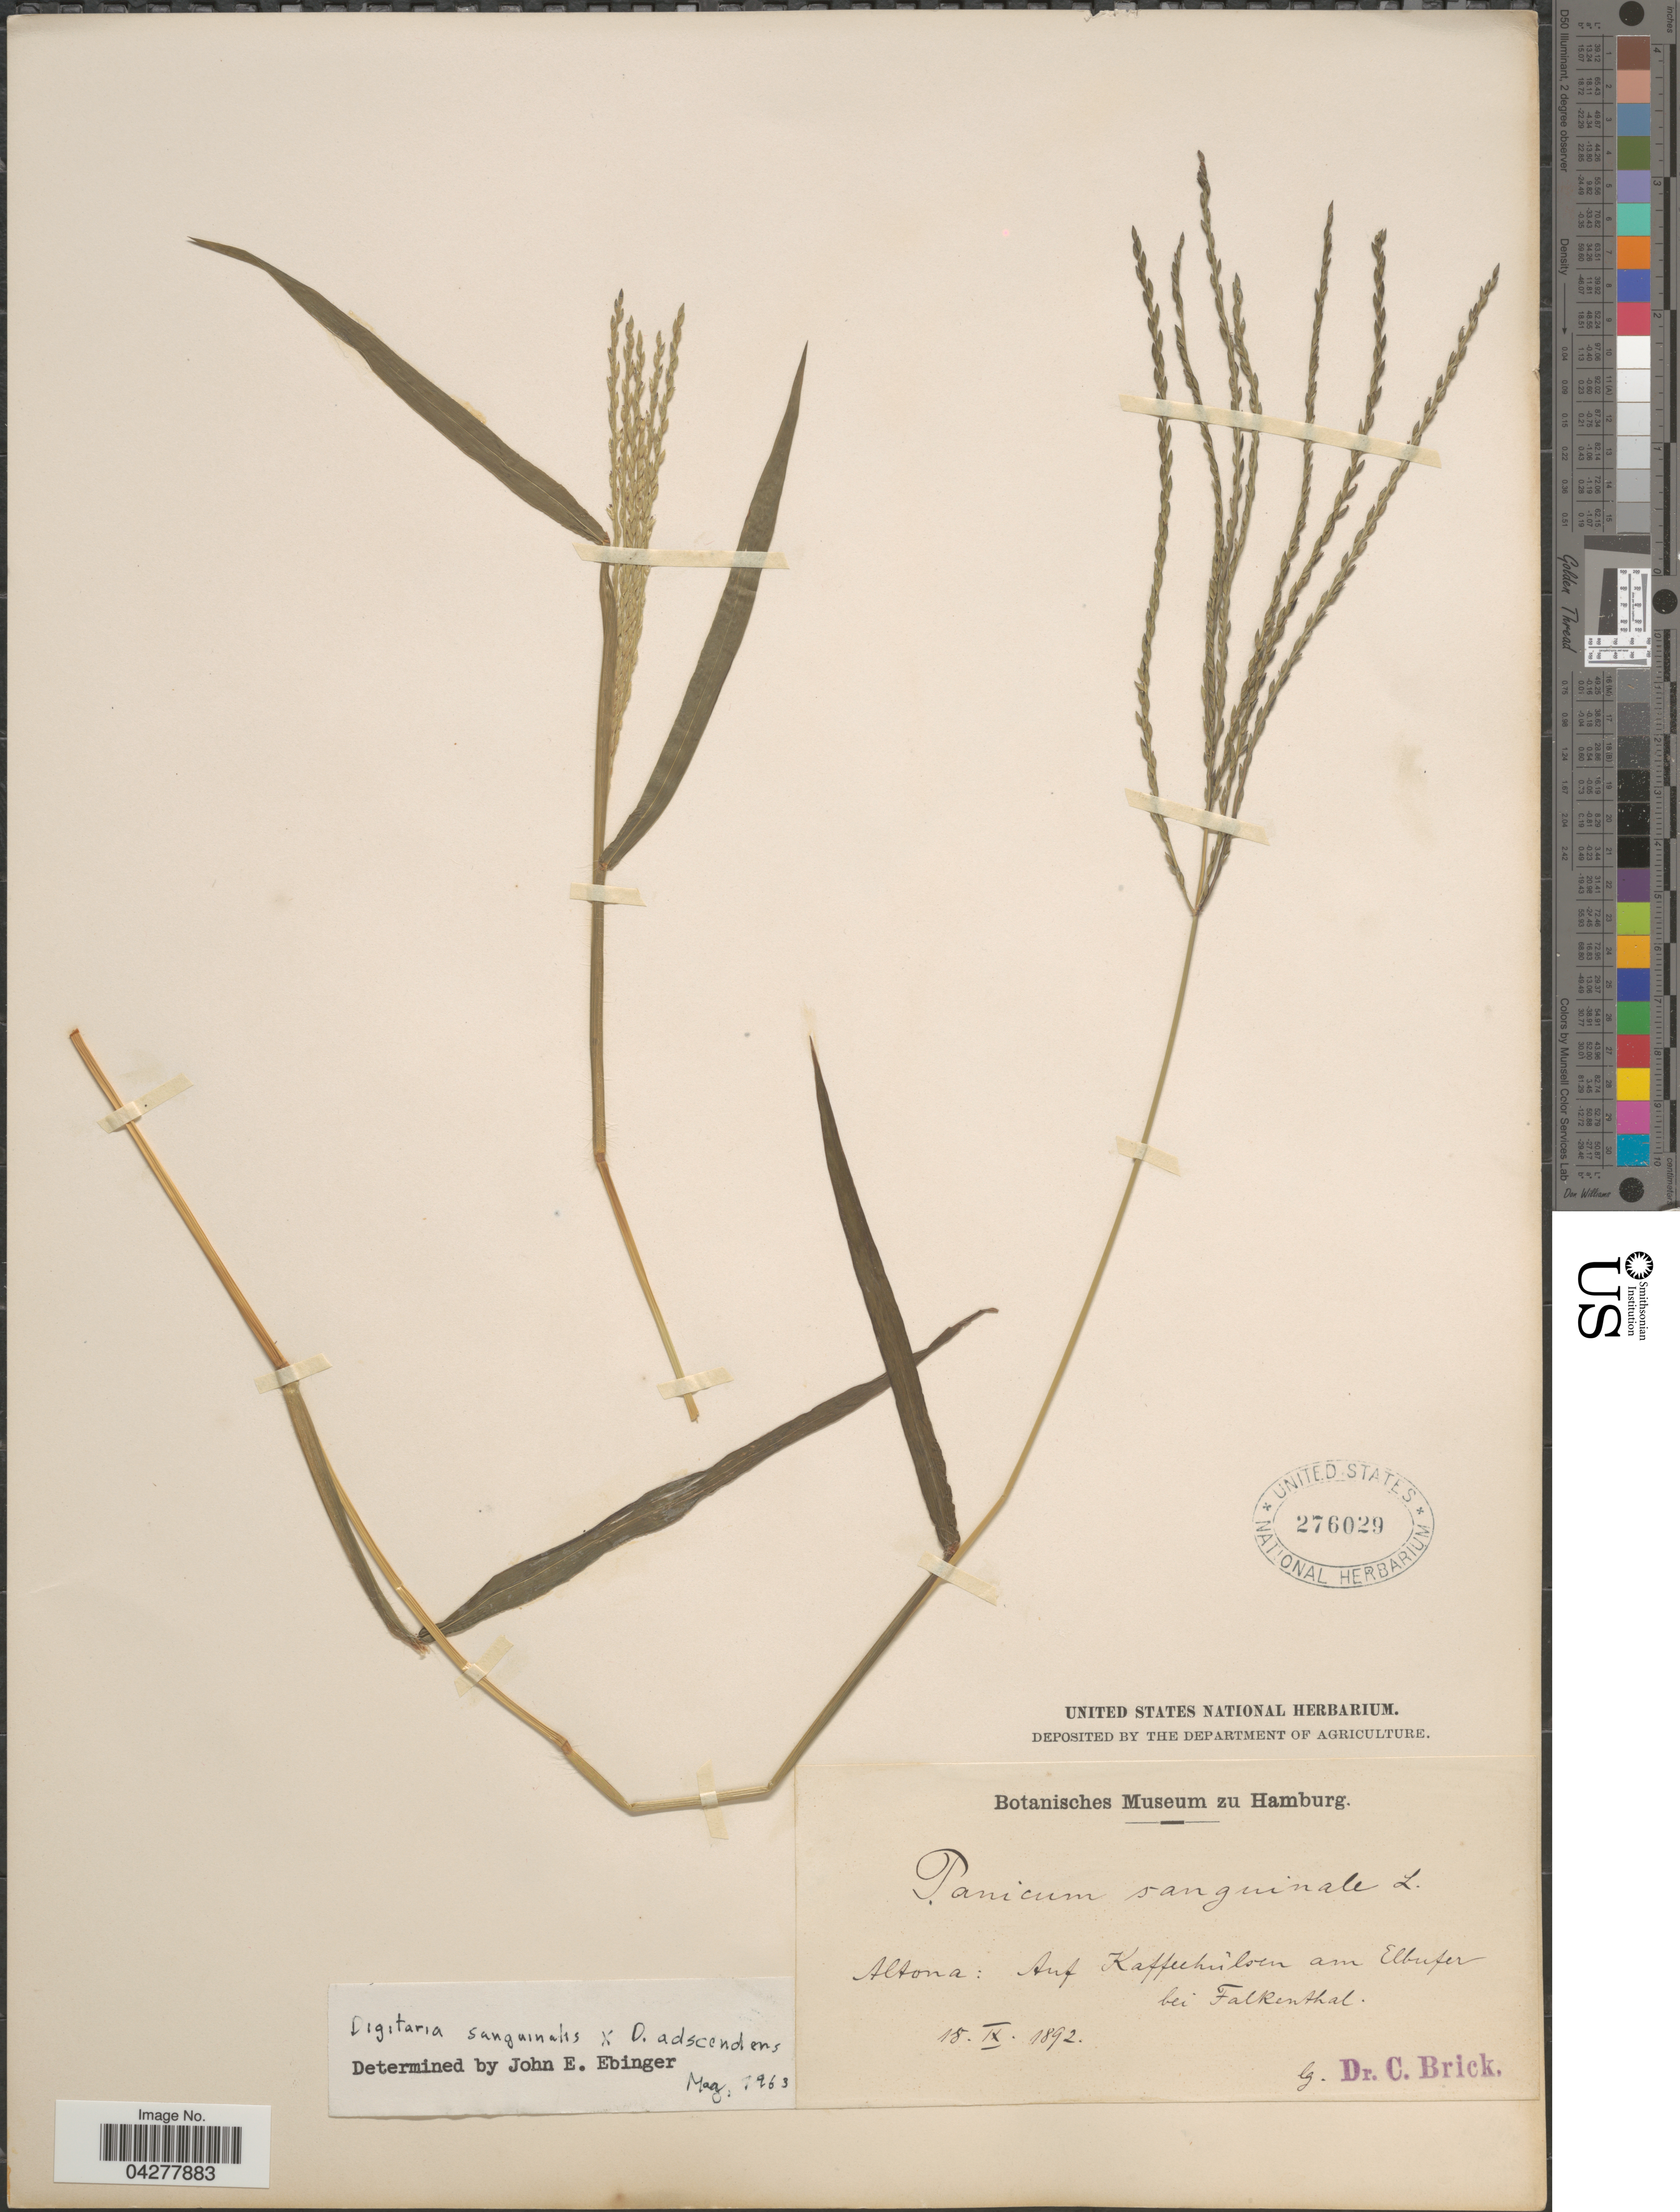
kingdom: Plantae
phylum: Tracheophyta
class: Liliopsida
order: Poales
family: Poaceae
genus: Digitaria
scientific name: Digitaria sanguinalis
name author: (L.) Scop.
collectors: C. Brick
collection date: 1892-09-18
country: Germany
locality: Altona: Auf Kaffuhulsen am Elbufer bei Falkenthal.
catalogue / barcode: US 276029